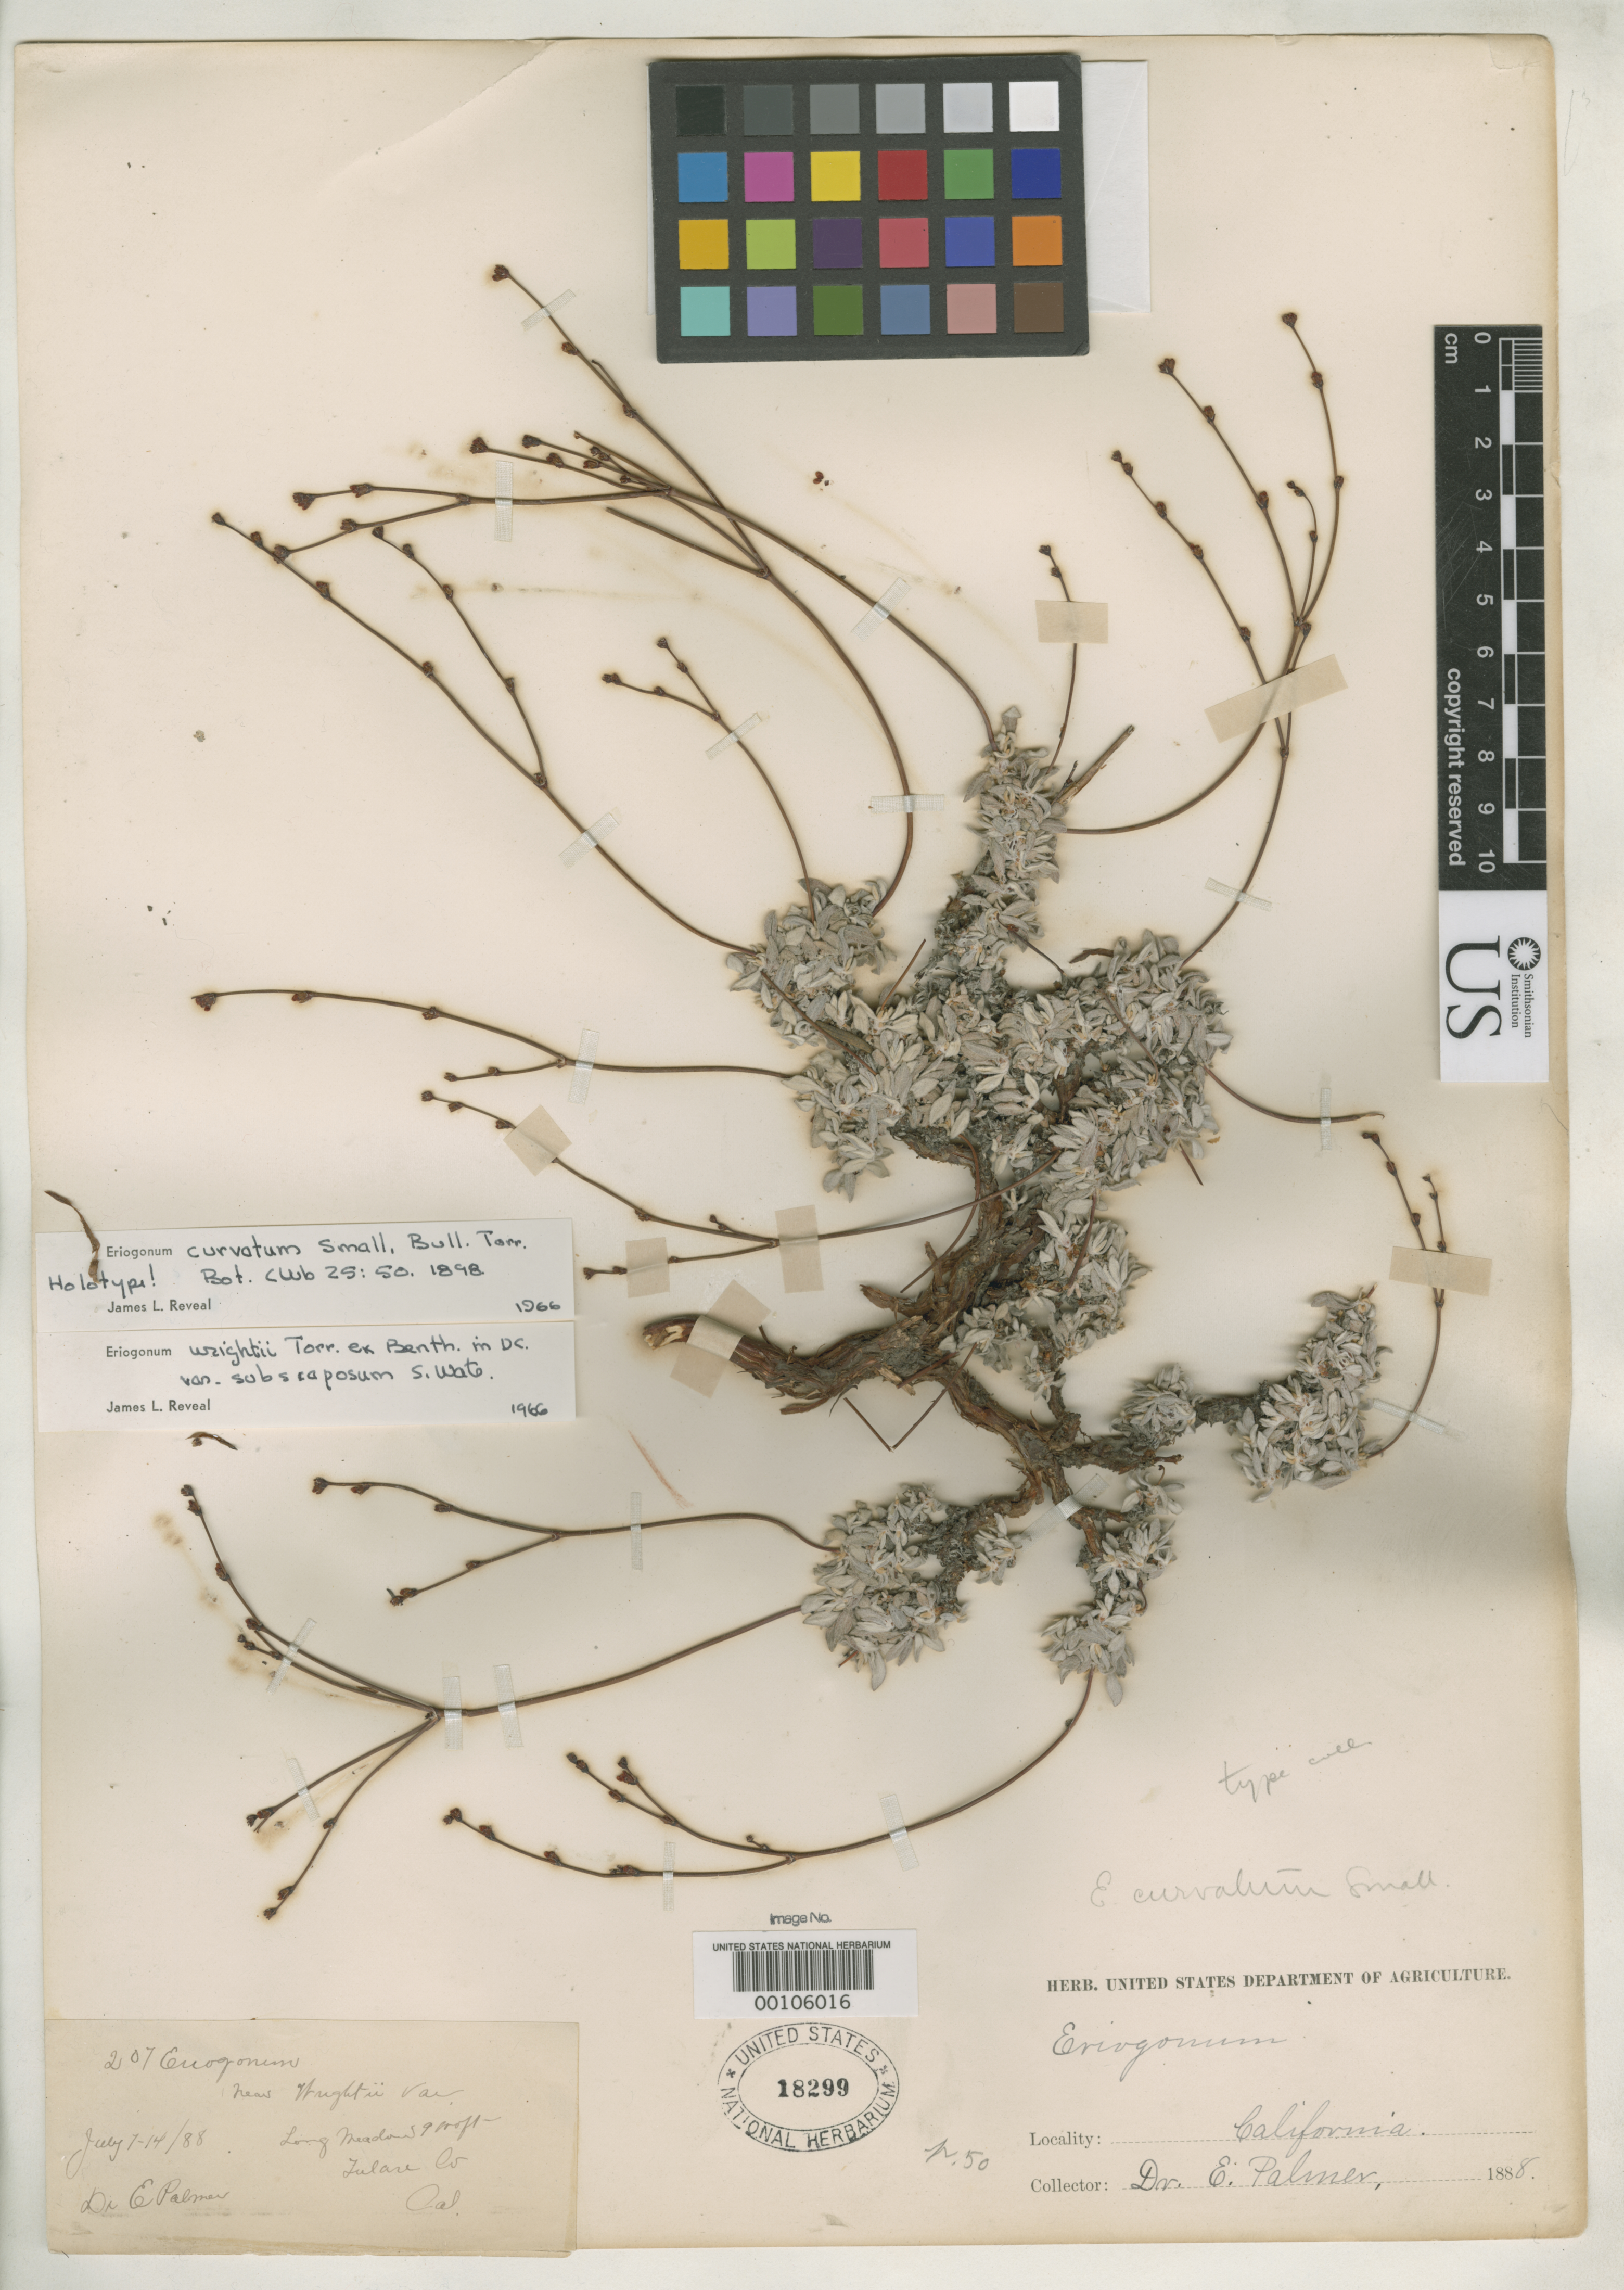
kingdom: Plantae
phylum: Tracheophyta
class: Magnoliopsida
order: Caryophyllales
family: Polygonaceae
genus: Eriogonum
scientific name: Eriogonum curvatum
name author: Small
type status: Holotype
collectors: E. Palmer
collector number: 207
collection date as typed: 07 Jul 1888 to 14 Jul 1888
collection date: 1888-07-07/1888-07-14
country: United States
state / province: California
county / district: Tulare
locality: Long Meadow.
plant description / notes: Annotated as holotype by J.L. Reveal (1966) [unclear why, as protologue does not indicate where type is deposited, and specimen was never annotated by Small; more likely a lectotype?]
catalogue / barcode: US 18299